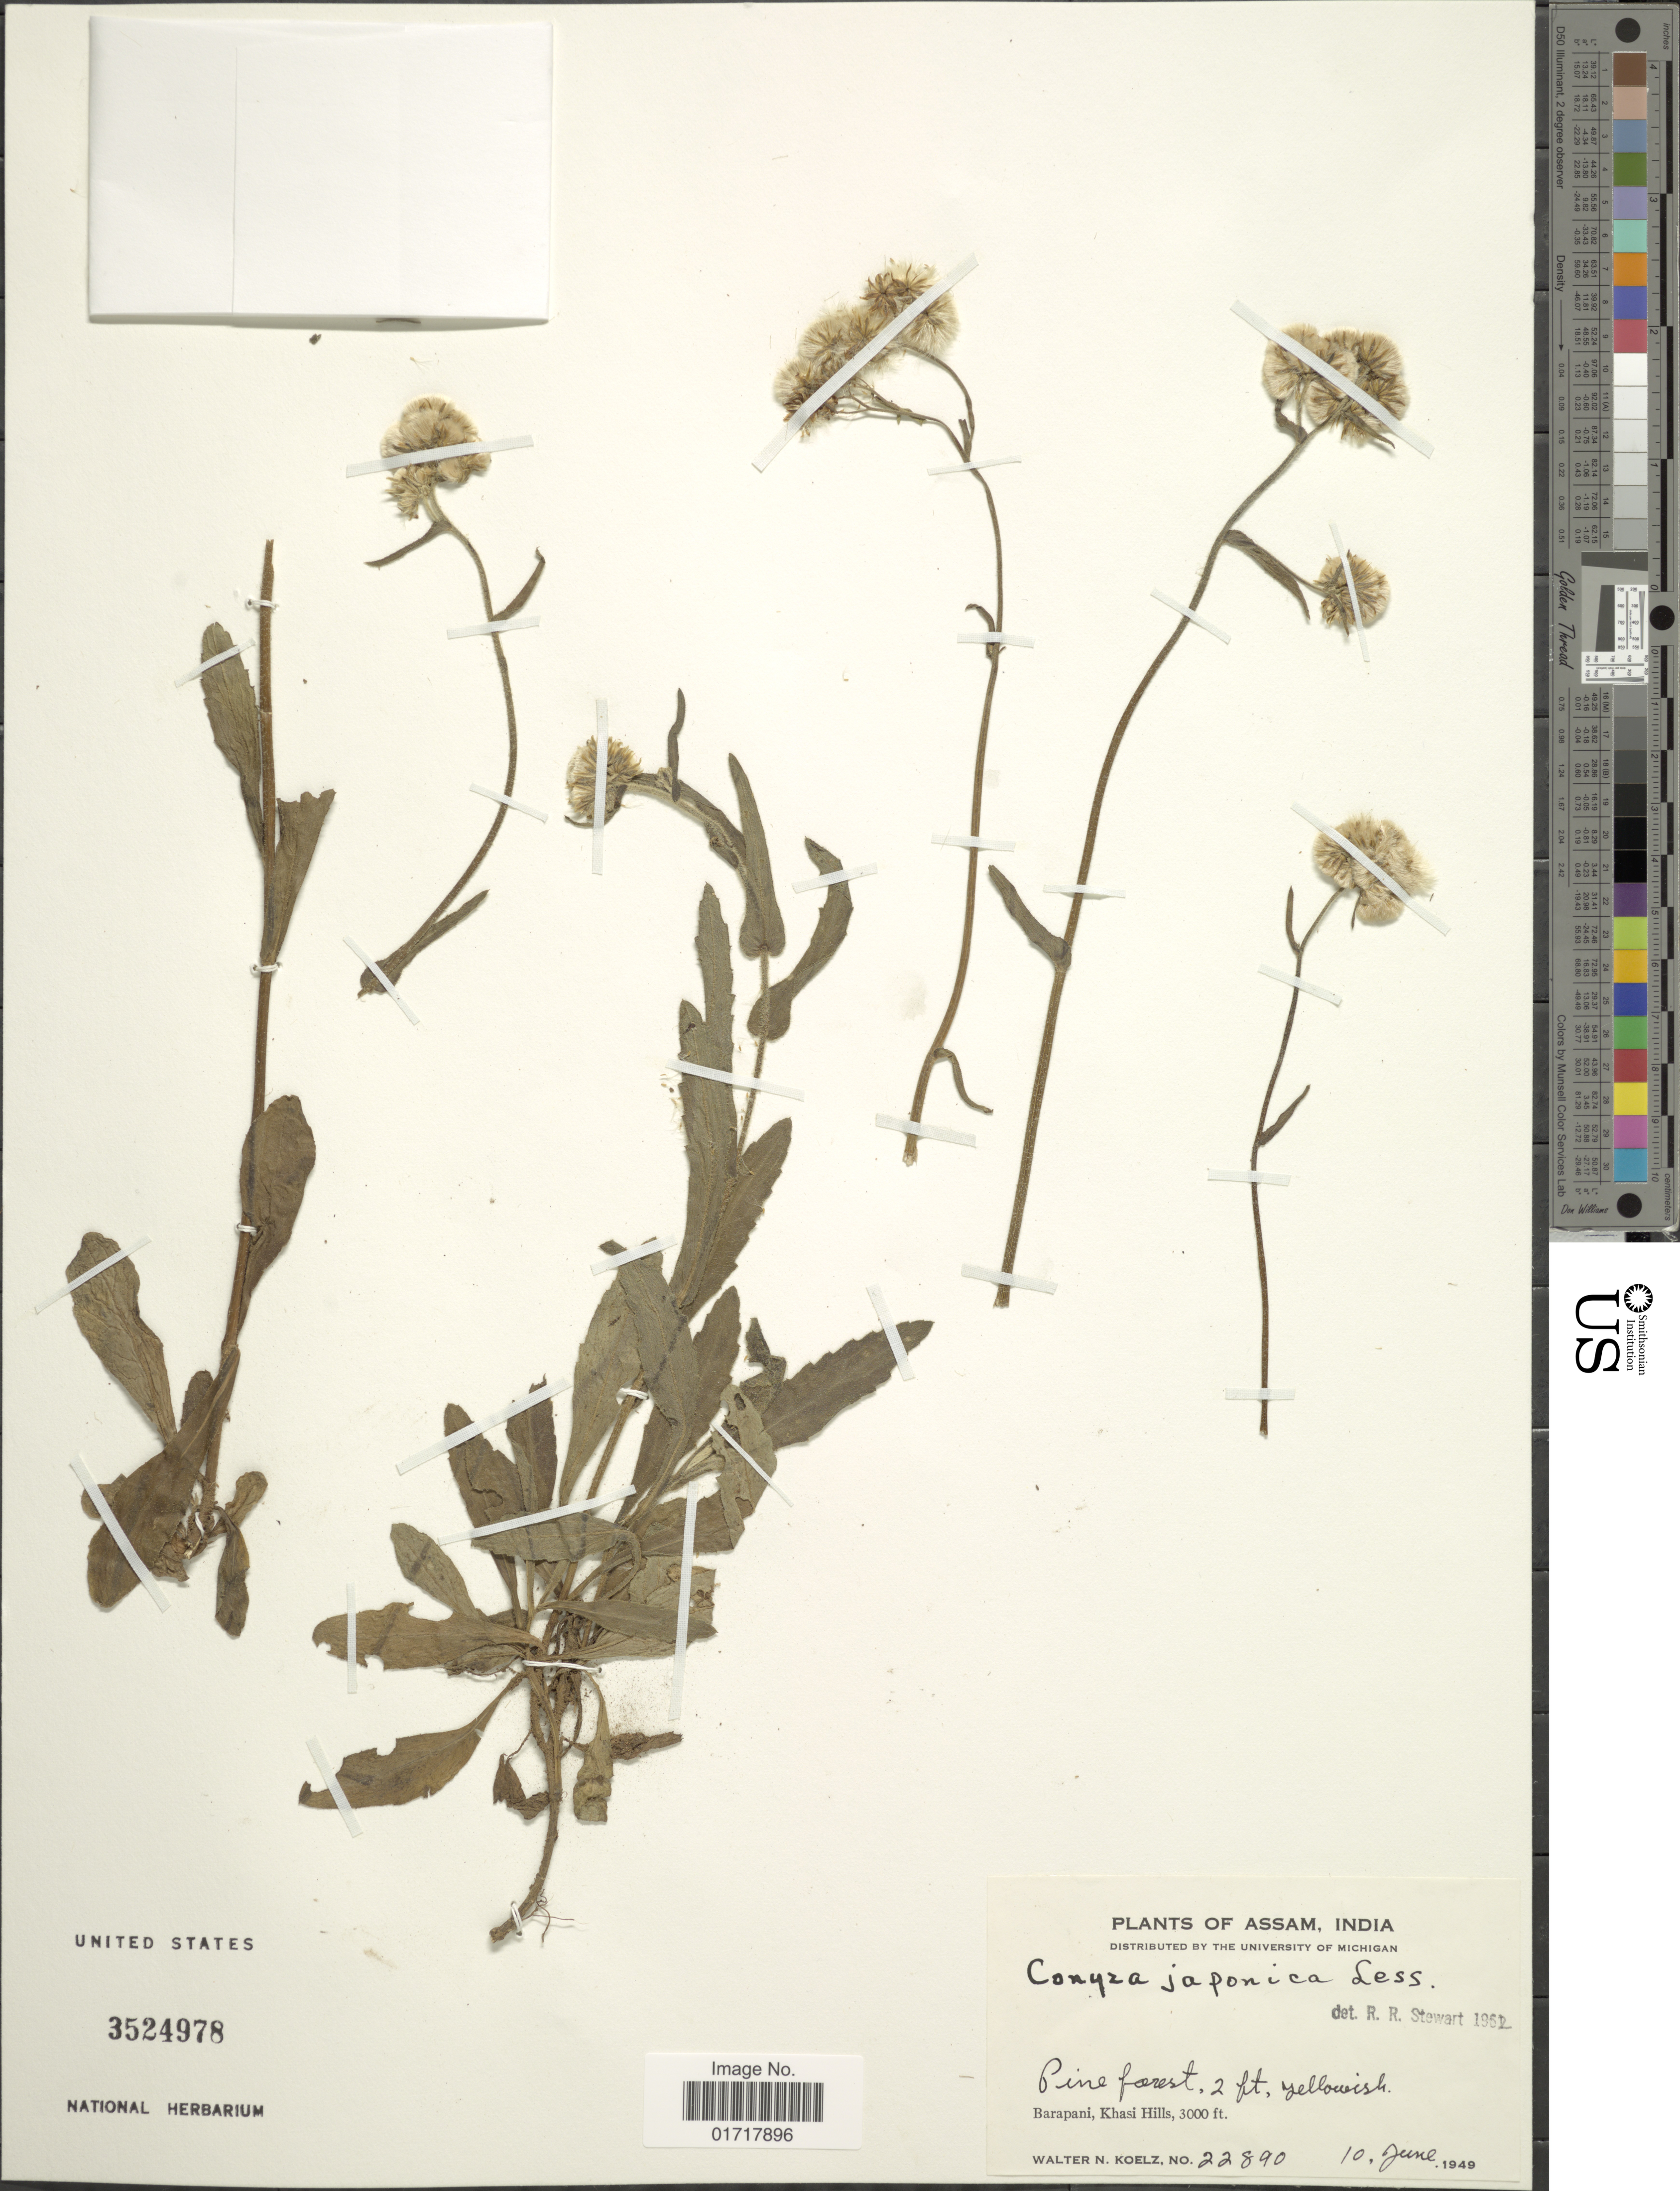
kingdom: Plantae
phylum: Tracheophyta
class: Magnoliopsida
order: Asterales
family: Asteraceae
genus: Conyza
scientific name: Conyza japonica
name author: (Thunb.) Less.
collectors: W. N. Koelz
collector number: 22890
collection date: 1949-06-10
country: India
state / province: Meghalaya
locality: Assam, India. Barapani Khasi Hills.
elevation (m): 914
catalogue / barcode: US 3524978